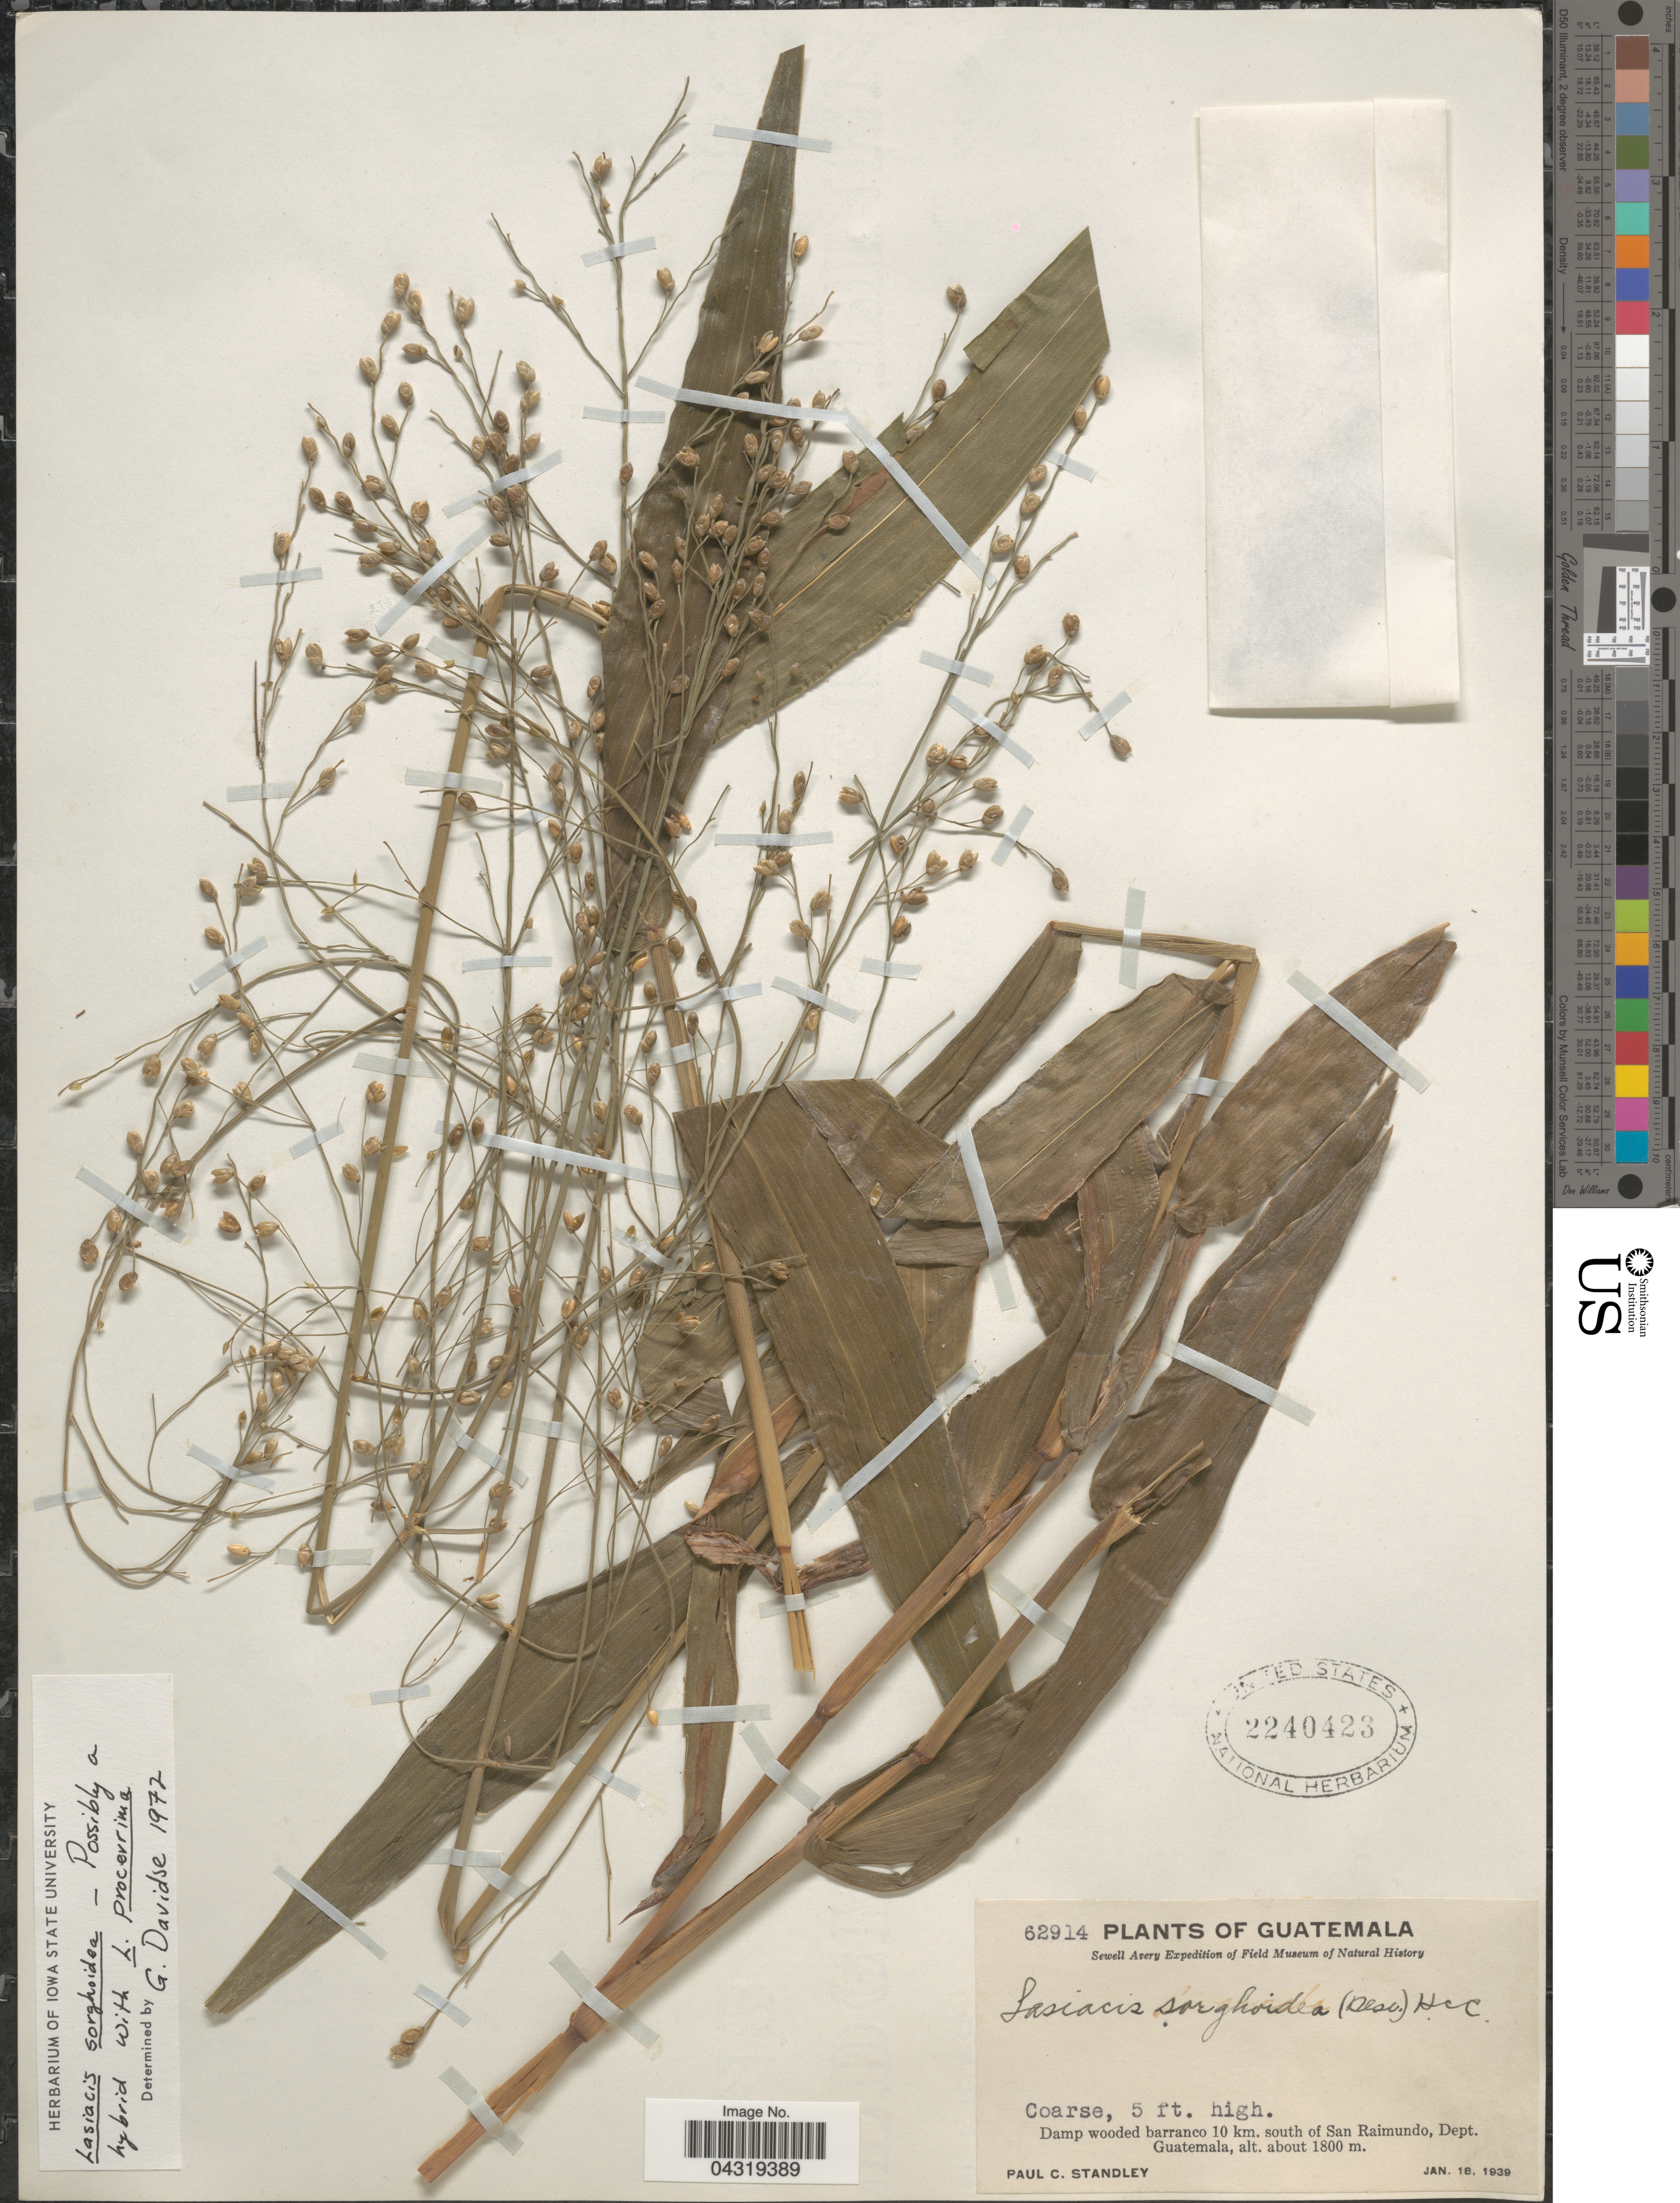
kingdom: Plantae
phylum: Tracheophyta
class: Liliopsida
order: Poales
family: Poaceae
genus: Lasiacis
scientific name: Lasiacis sorghoidea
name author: (Desv. ex Ham.) Hitchc. & Chase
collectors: P. C. Standley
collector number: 62914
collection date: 1939-01-18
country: Guatemala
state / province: Guatemala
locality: Sewell Avery Expedition. Damp wooded barranco 10 km. south of San Raimundo, Dept. Guatemala.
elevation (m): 1800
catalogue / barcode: US 2240423